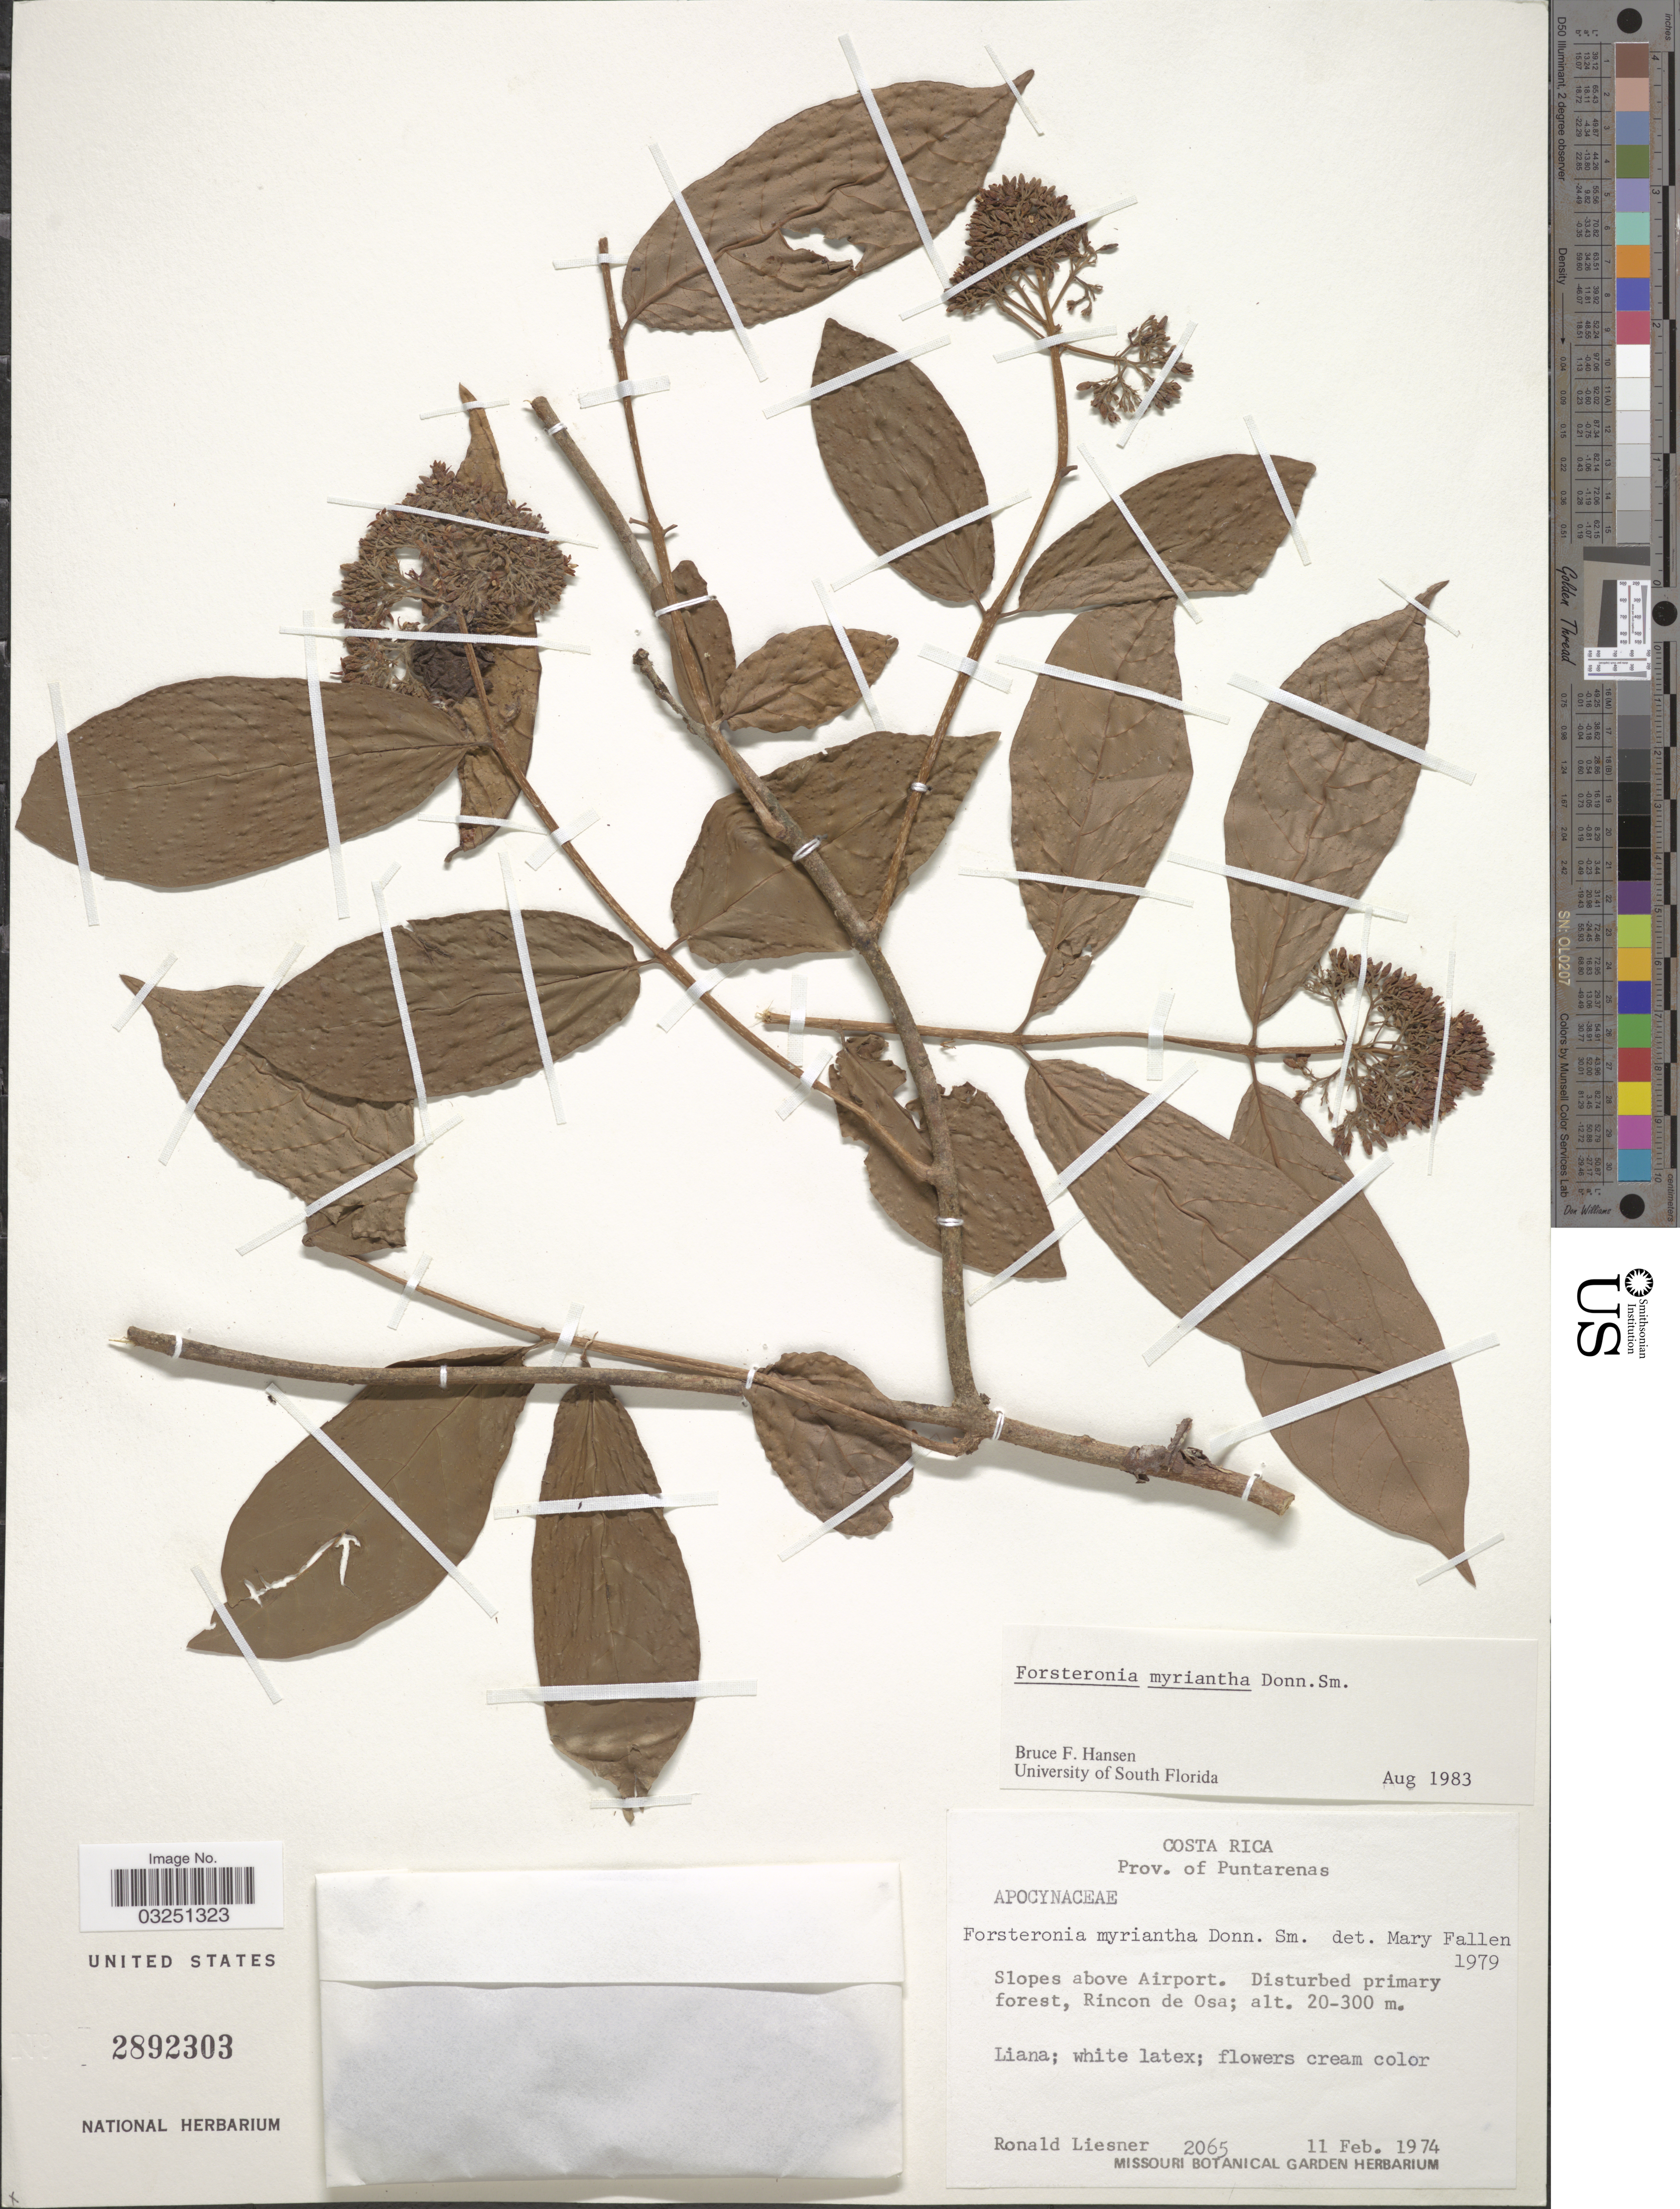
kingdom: Plantae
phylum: Tracheophyta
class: Magnoliopsida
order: Gentianales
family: Apocynaceae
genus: Forsteronia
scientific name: Forsteronia myriantha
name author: Donn. Sm.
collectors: R. L. Liesner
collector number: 2065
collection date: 1974-02-11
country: Costa Rica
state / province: Puntarenas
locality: Slopes above Airport. Disturbed primary forest, Rincon de Osa.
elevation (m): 20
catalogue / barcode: US 2892303